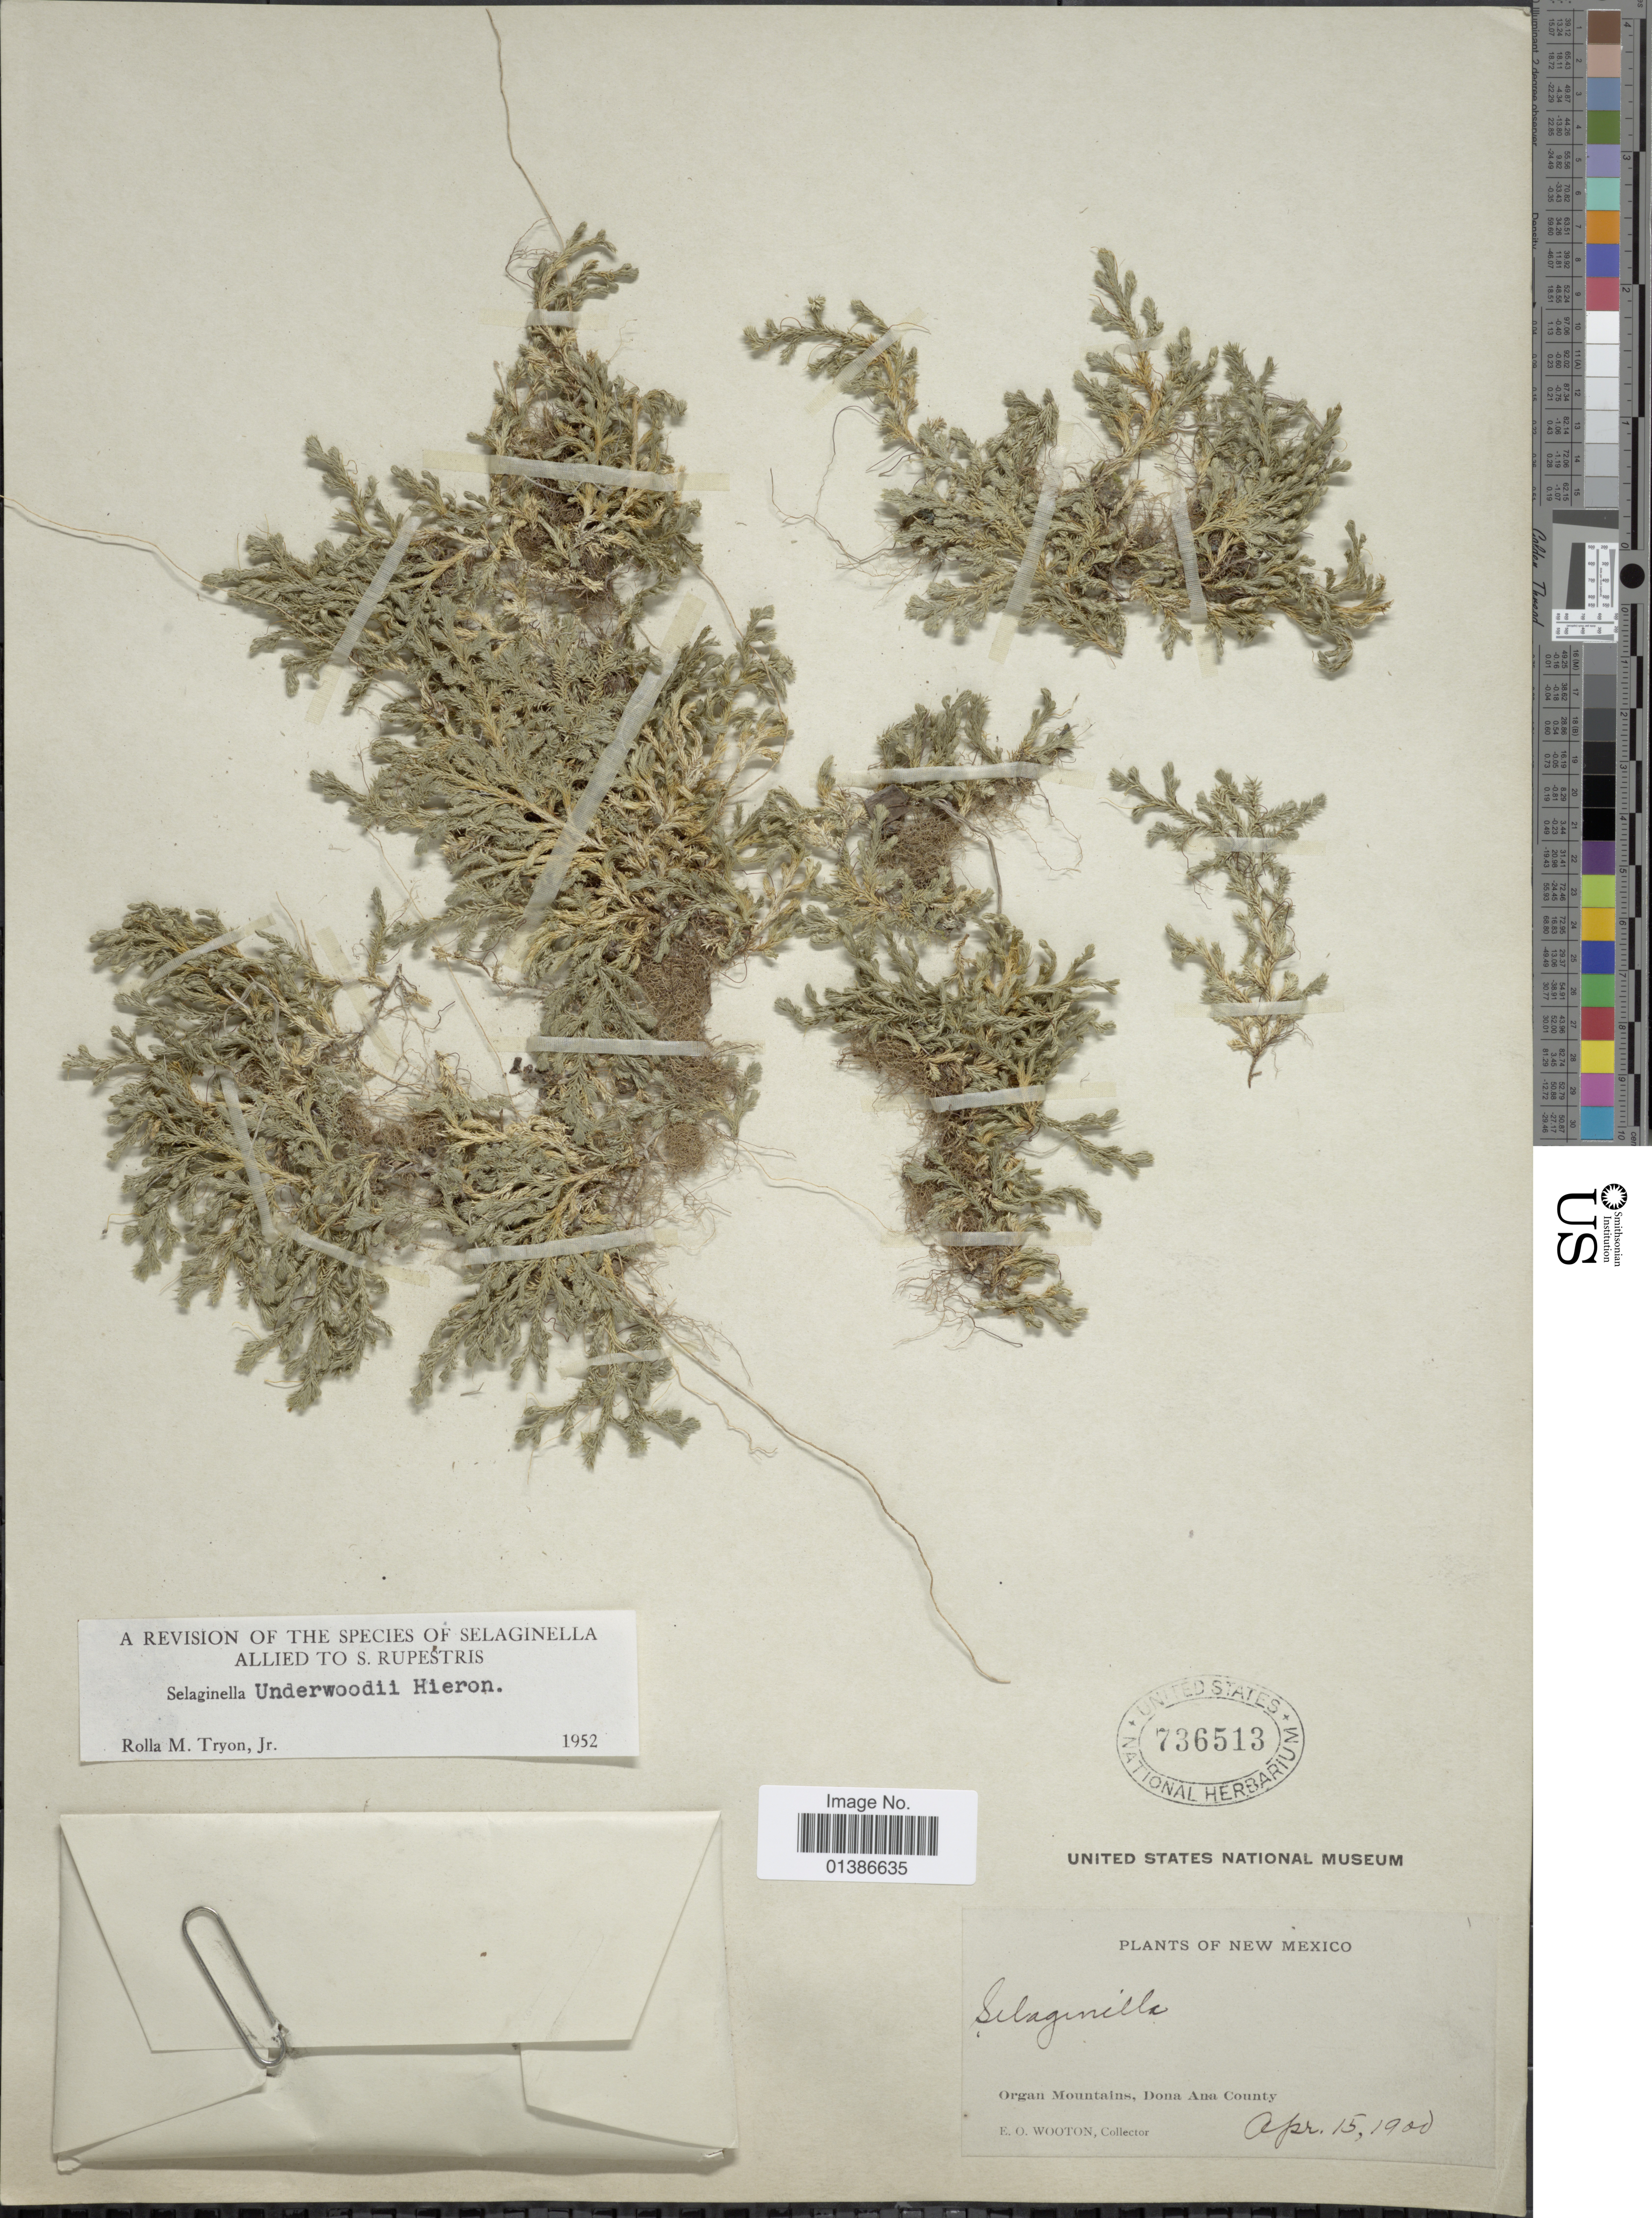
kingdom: Plantae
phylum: Tracheophyta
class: Lycopodiopsida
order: Selaginellales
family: Selaginellaceae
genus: Selaginella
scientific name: Selaginella underwoodii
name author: Hieron.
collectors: E. O. Wooton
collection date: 1900-04-15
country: United States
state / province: New Mexico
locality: Organ Mountains, Dona Ana County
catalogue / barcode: US 736513